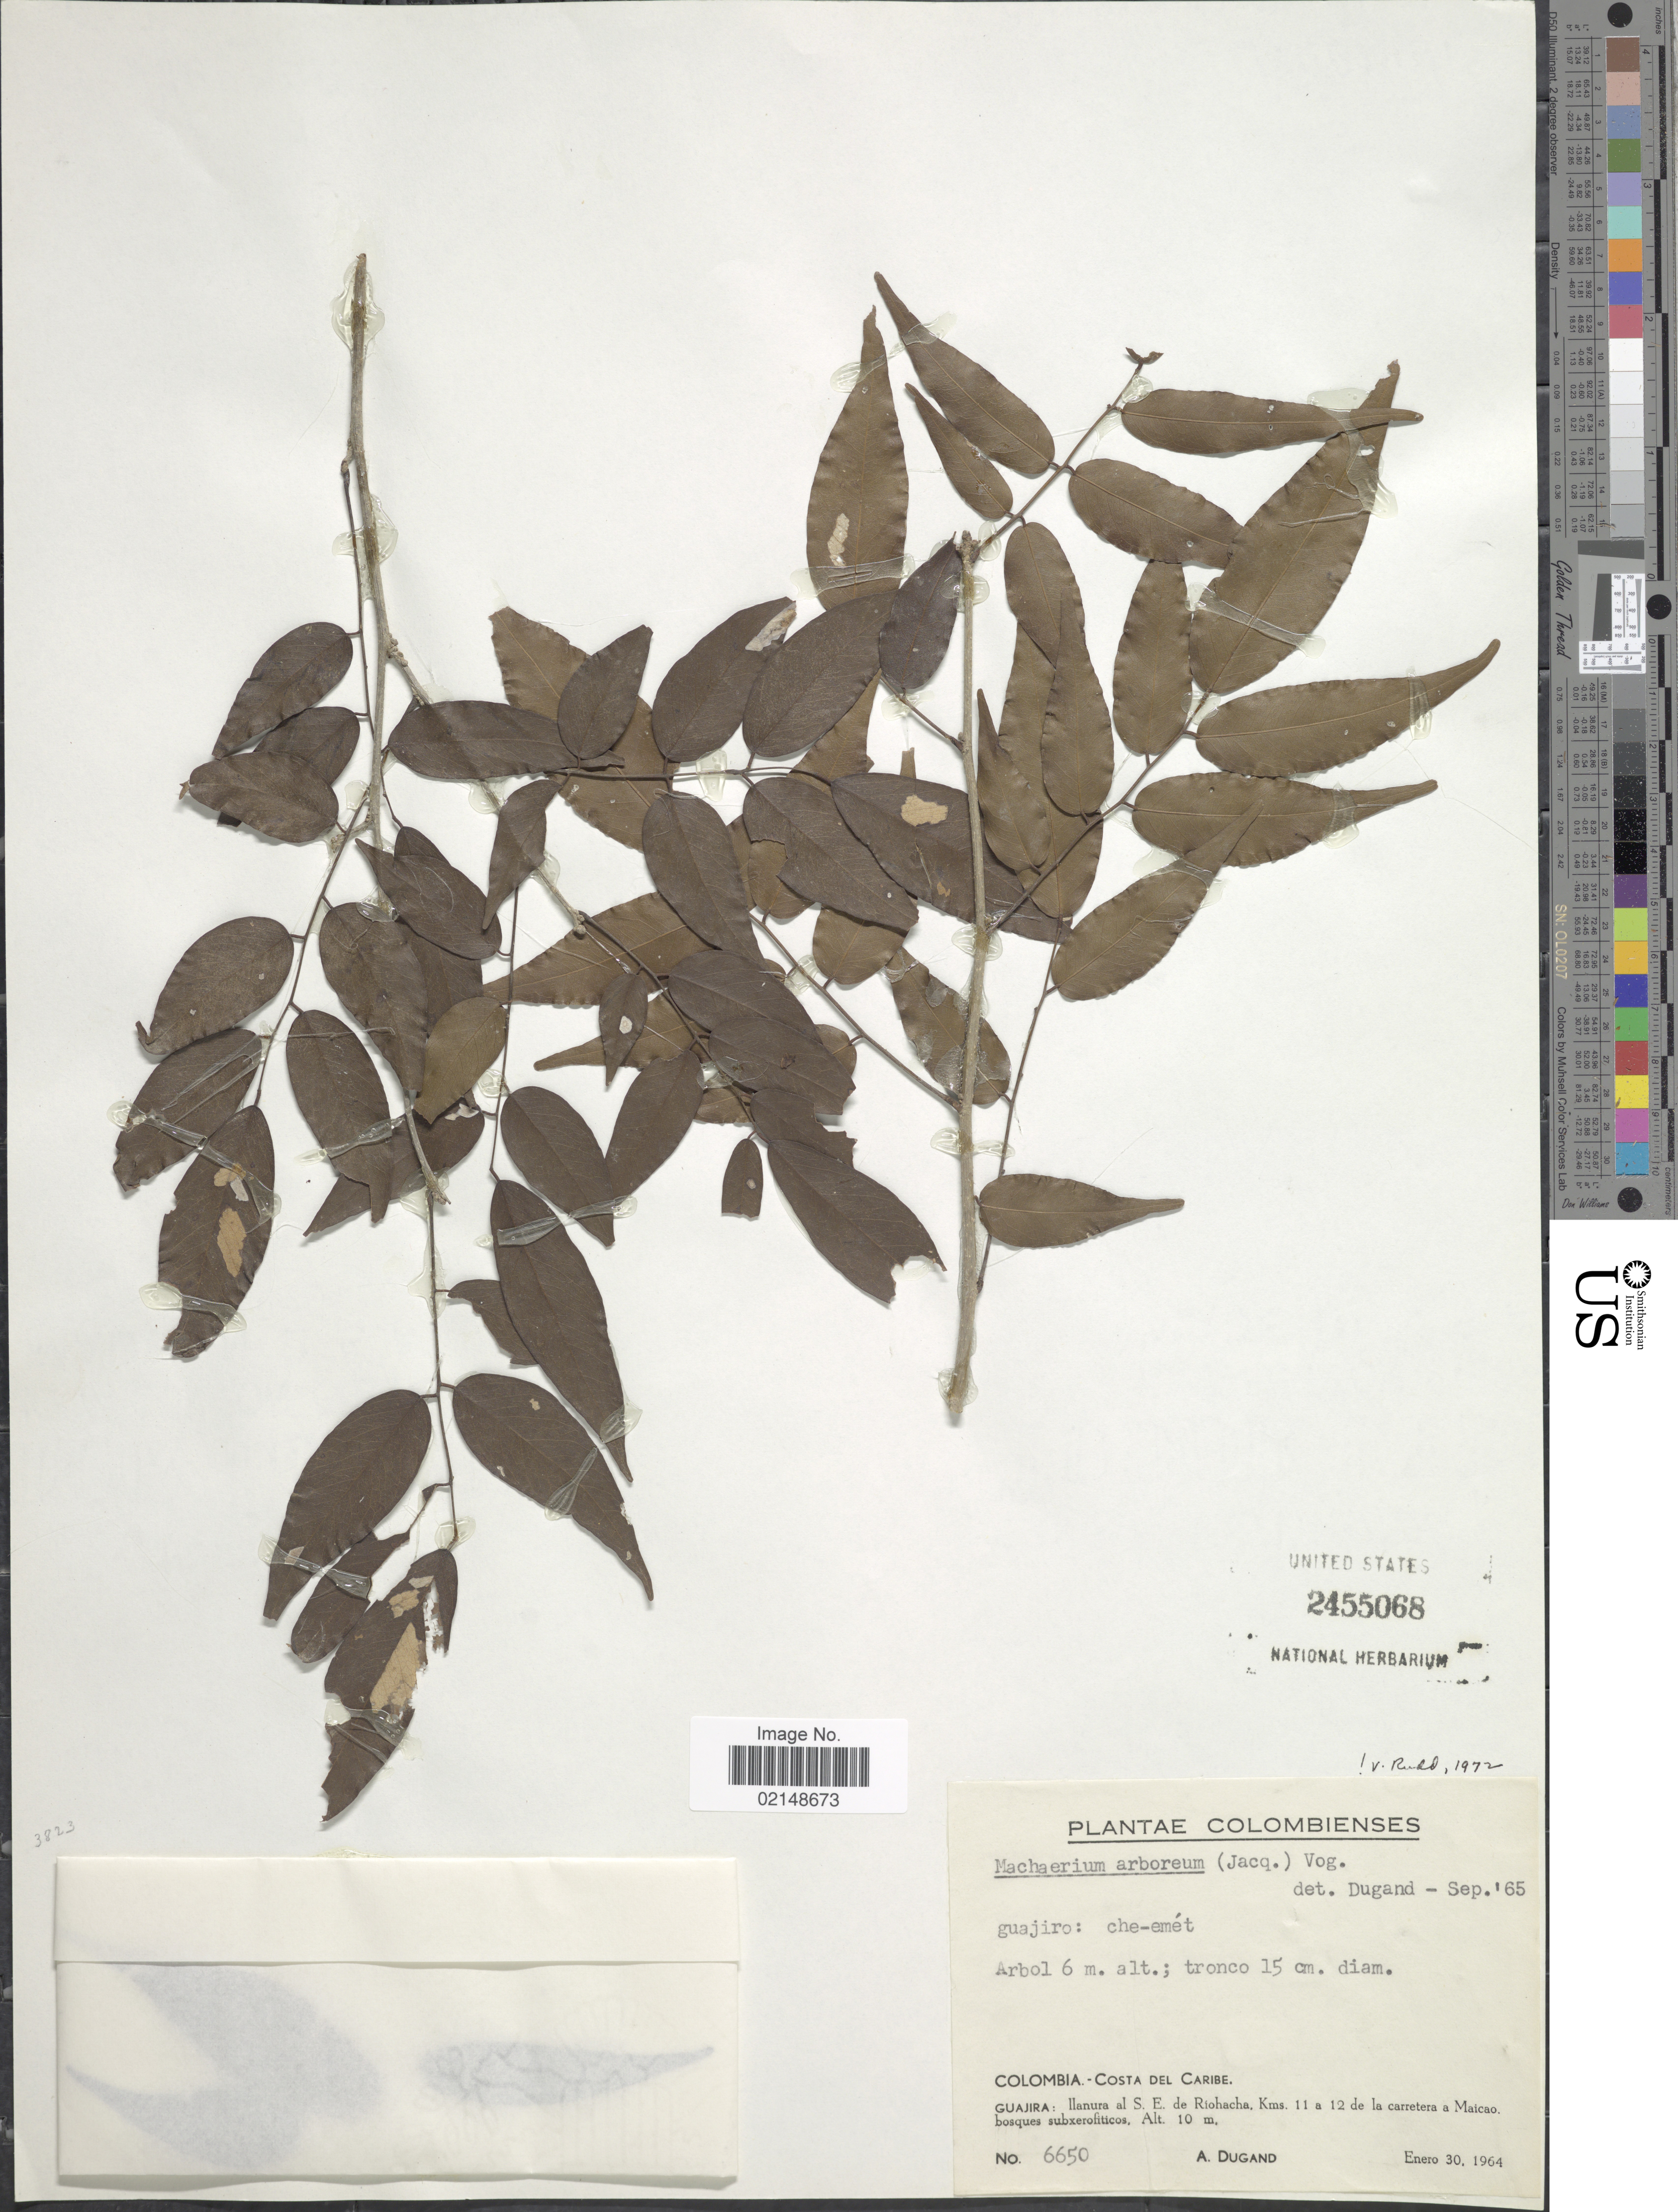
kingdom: Plantae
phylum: Tracheophyta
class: Magnoliopsida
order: Fabales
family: Fabaceae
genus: Machaerium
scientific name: Machaerium arboreum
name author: (Jacq.) Benth.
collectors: A. Dugand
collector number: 6650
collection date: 1964-01-30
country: Colombia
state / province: La Guajira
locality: Costa del Caribe, llanura al S.E. de Riohacha, kms 11 a 12 de la carretera a Maicao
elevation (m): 10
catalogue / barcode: US 2455068